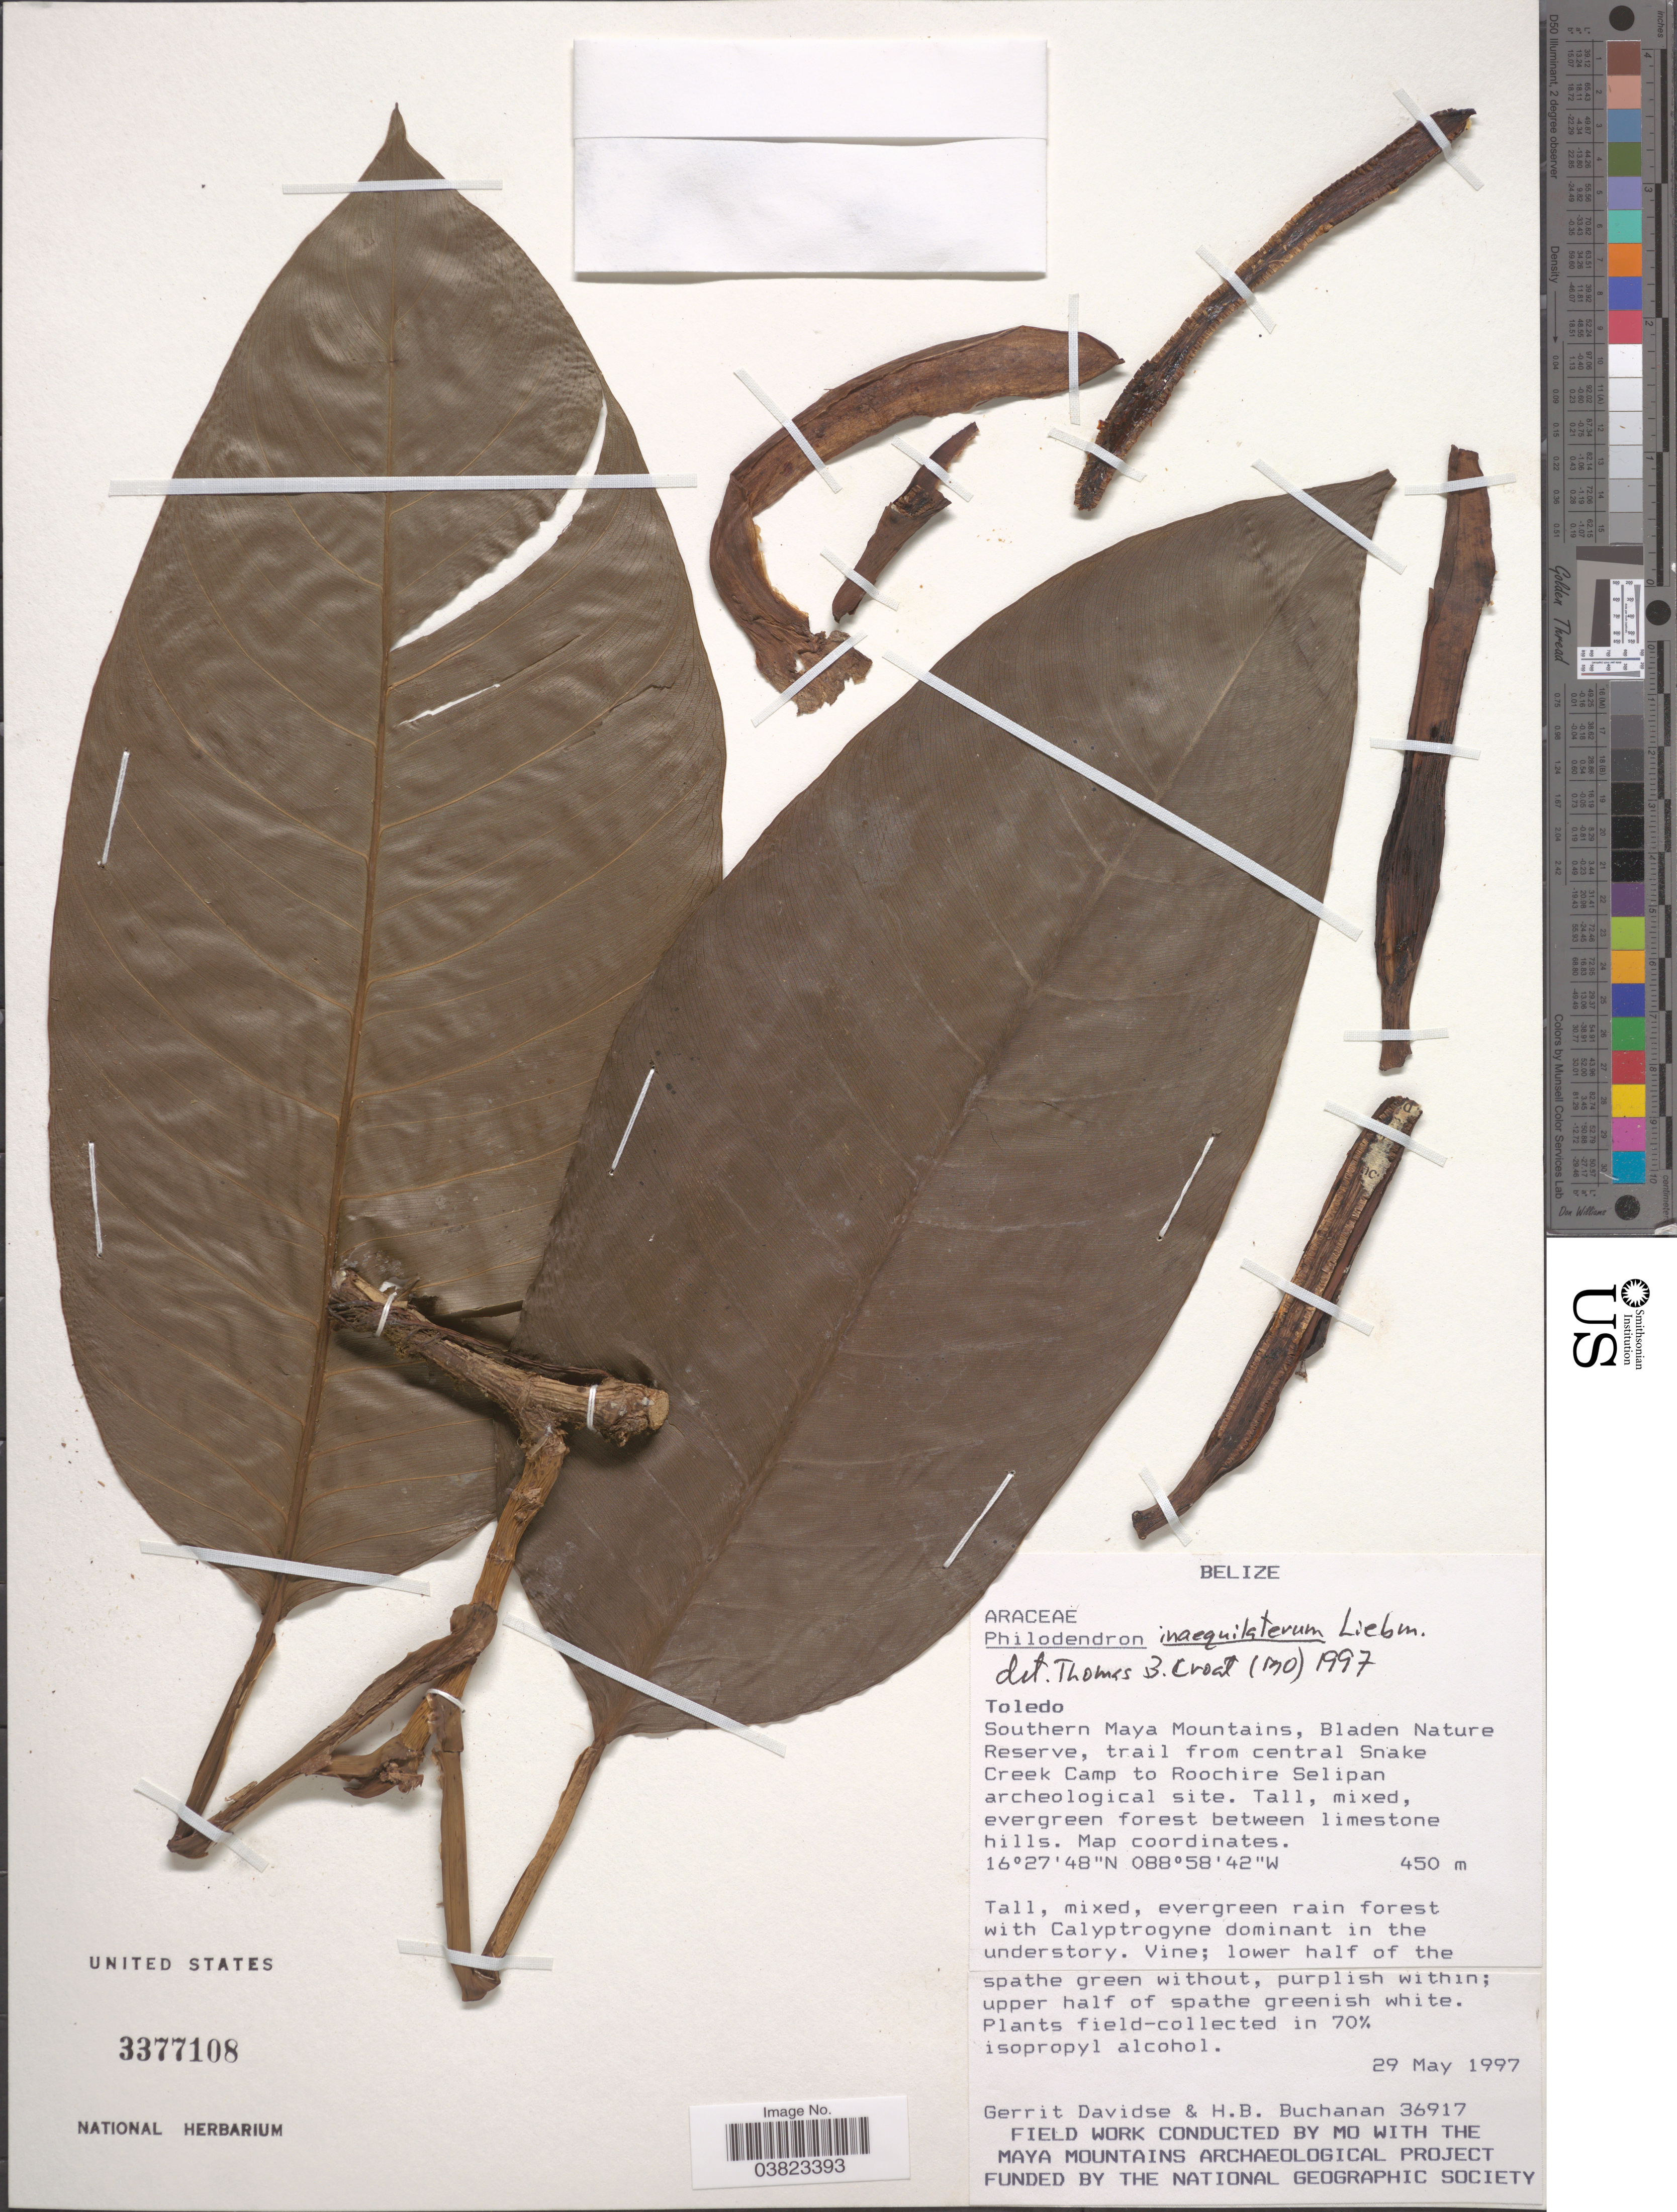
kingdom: Plantae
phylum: Tracheophyta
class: Liliopsida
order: Alismatales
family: Araceae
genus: Philodendron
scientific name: Philodendron inaequilaterum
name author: Liebm.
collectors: G. Davidse & H. Buchanan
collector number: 36917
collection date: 1997-05-29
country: Belize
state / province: Toledo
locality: Southern Maya Mountains, Bladen Nature Reserve, trail from central Snake Creep Camp to Roochire Selipan archeological site.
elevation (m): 450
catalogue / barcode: US 3377108